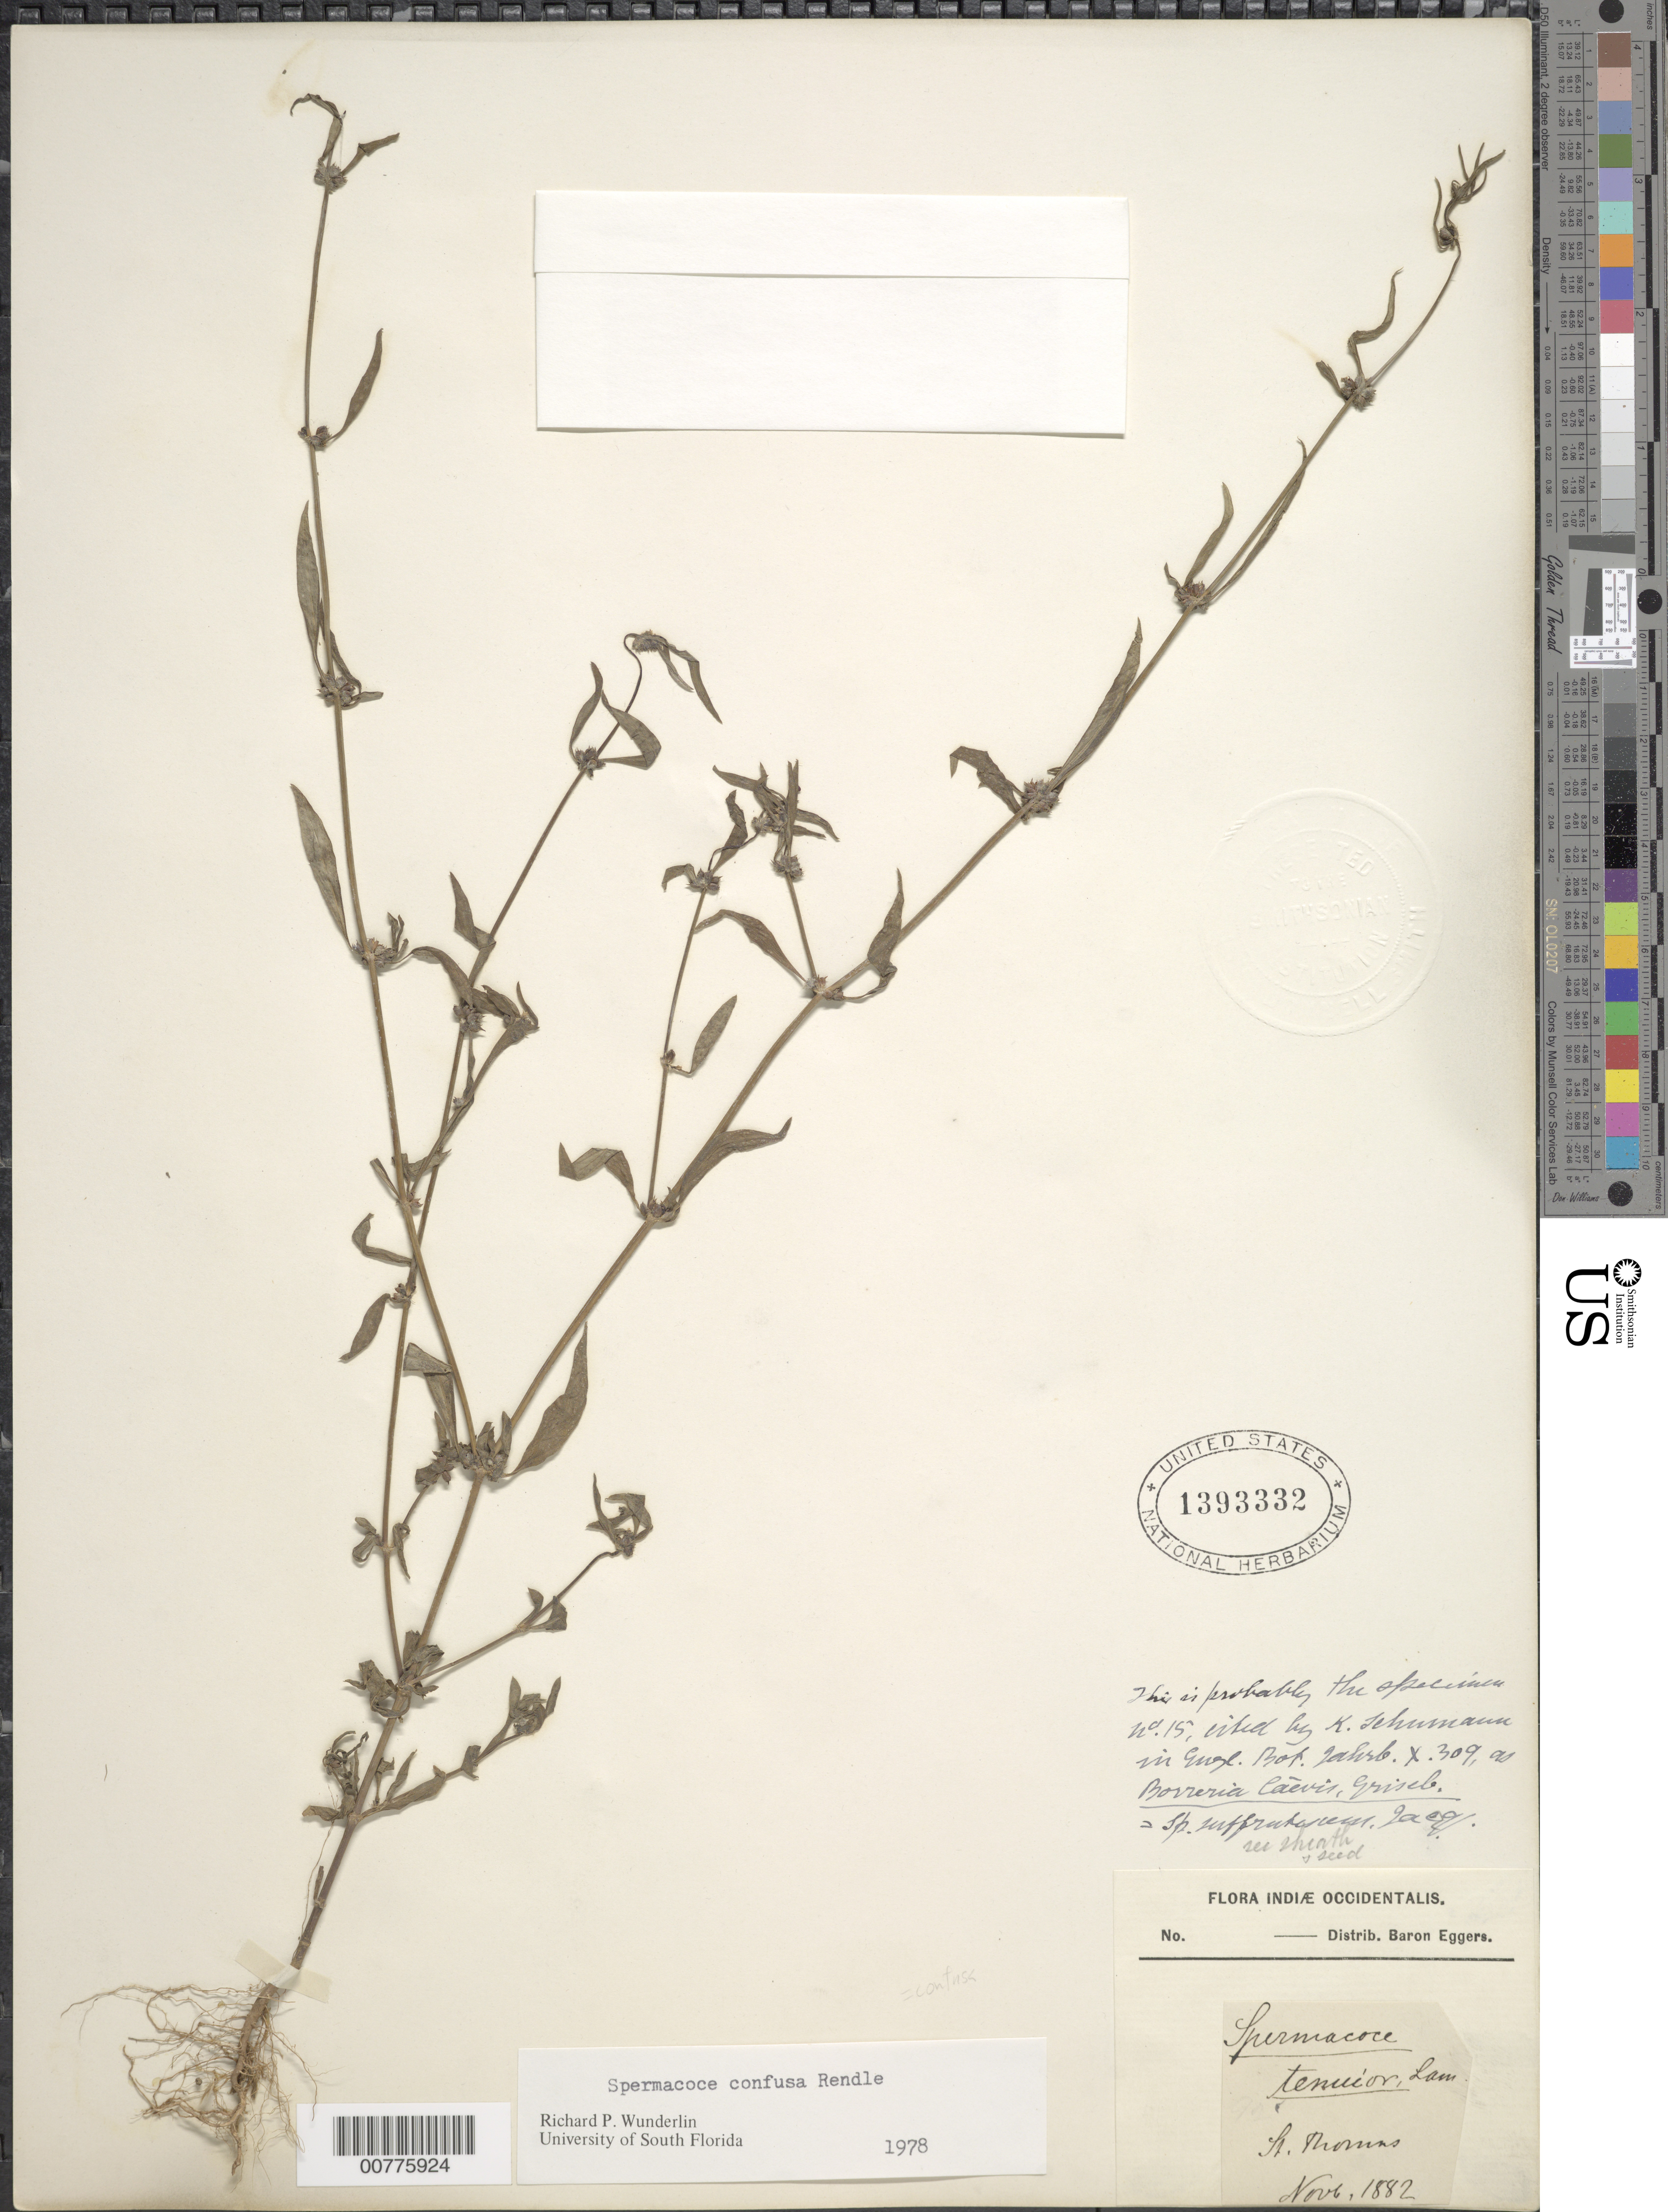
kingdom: Plantae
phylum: Tracheophyta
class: Magnoliopsida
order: Gentianales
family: Rubiaceae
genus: Spermacoce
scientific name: Spermacoce tenuior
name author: L.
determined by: Wunderlin, Richard P.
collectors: H. F. A. von Eggers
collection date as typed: Nov 1882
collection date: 1882-11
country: U.S. Virgin Islands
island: St. Thomas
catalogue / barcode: US 1393332